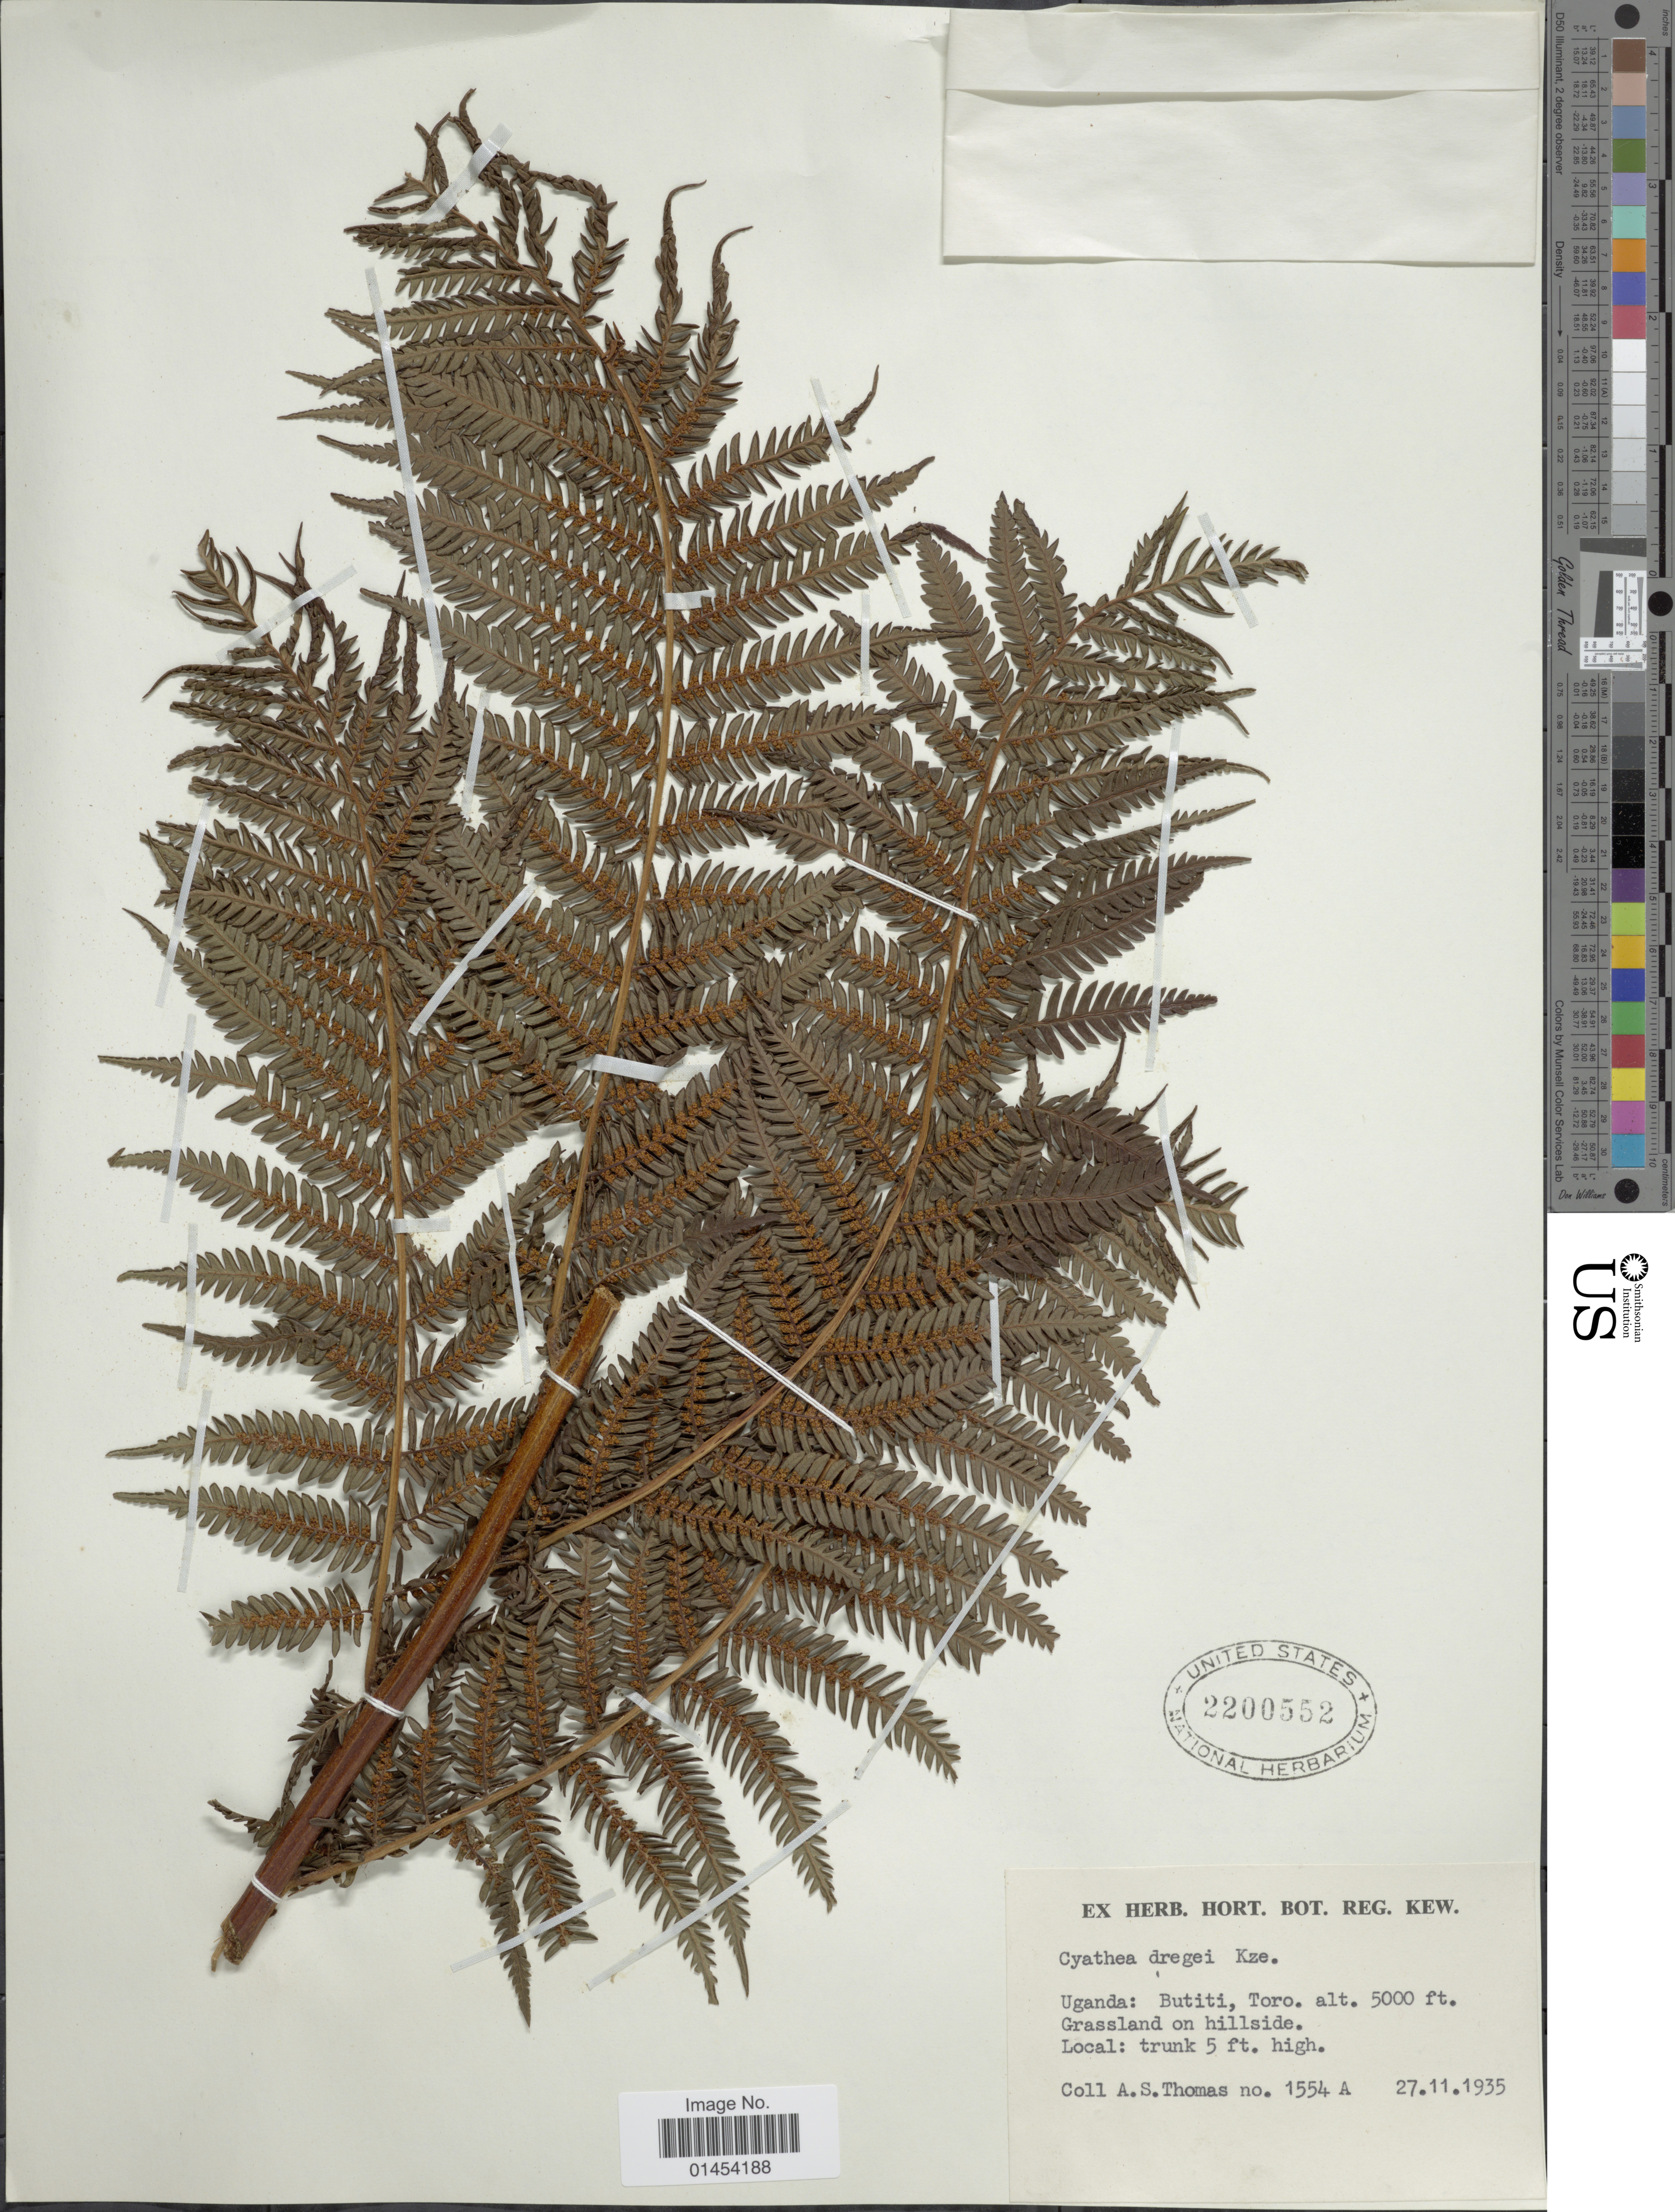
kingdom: Plantae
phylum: Tracheophyta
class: Polypodiopsida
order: Cyatheales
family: Cyatheaceae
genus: Cyathea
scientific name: Cyathea dregei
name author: Kunze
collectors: A. Thomas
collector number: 1554A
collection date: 1935-11-27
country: Uganda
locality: Butiti, Toro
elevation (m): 1524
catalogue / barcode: US 2200552